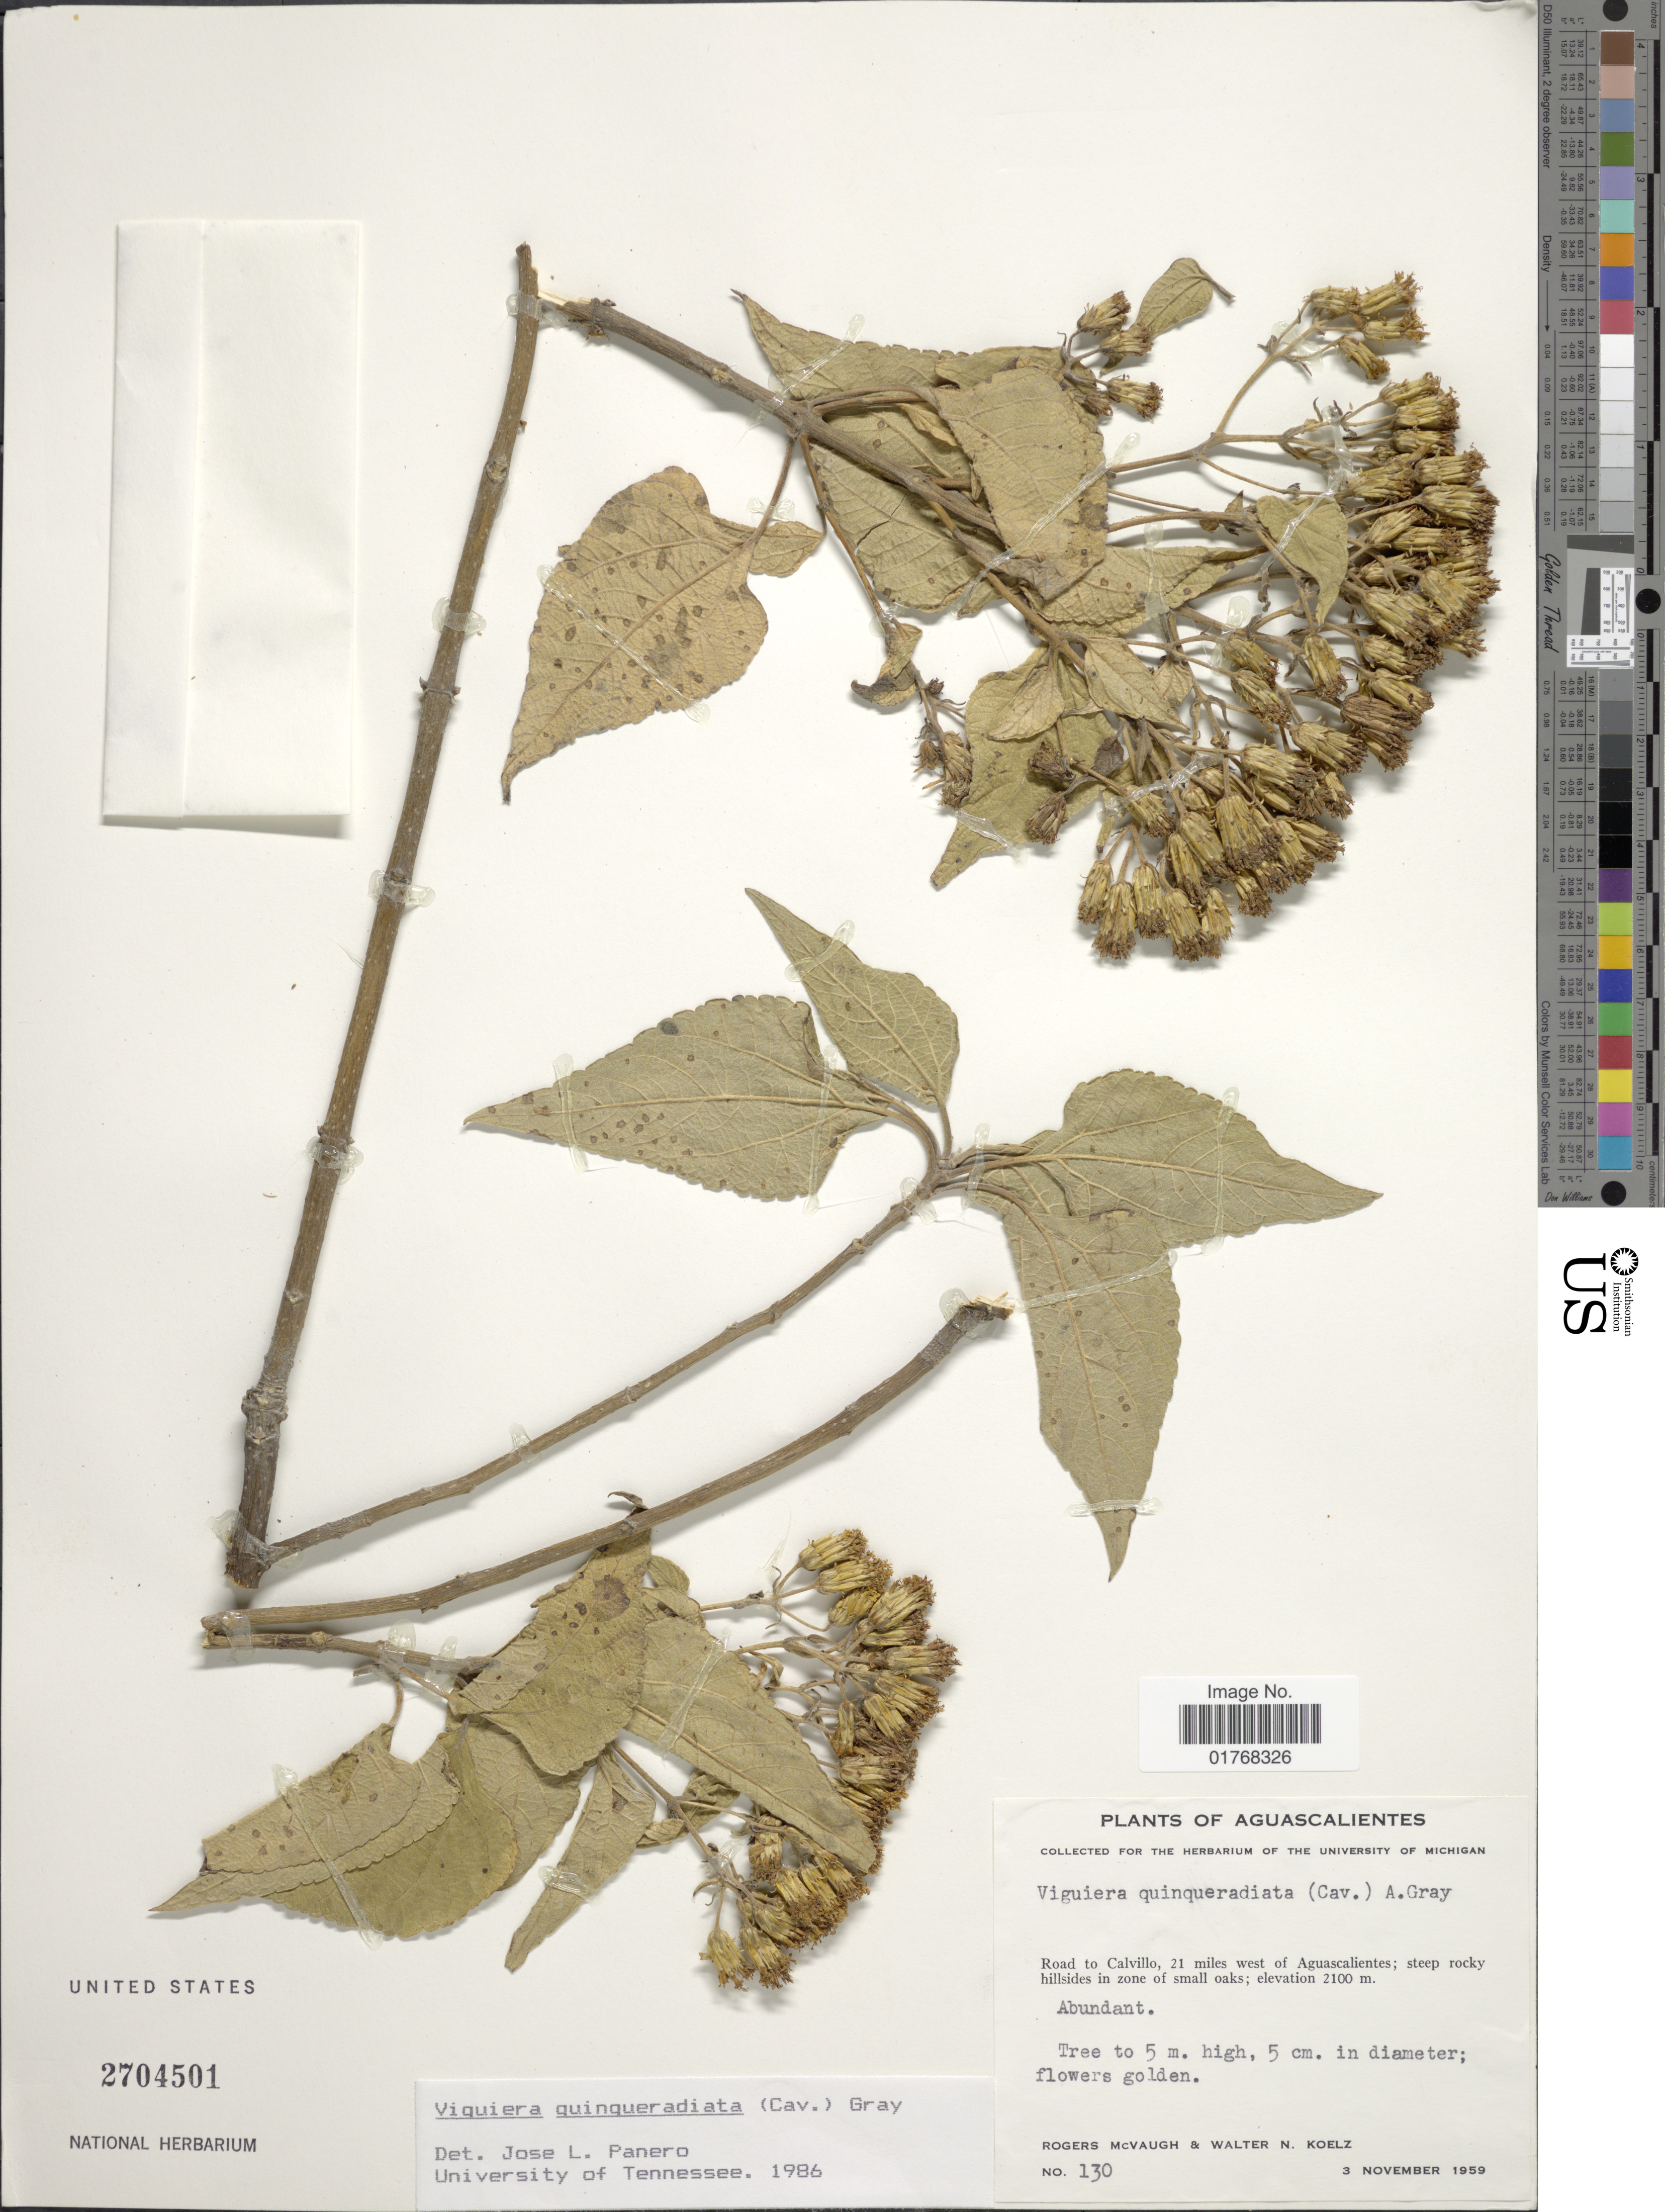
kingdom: Plantae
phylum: Tracheophyta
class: Magnoliopsida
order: Asterales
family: Asteraceae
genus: Viguiera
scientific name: Viguiera quinqueradiata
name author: (Cav.) A. Gray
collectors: R. McVaugh & W. N. Koelz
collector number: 130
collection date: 1959-11-03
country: Mexico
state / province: Aguascalientes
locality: Road to Calvillo, 21 miles west of Aguascalientes; steep rocky hillsides in zone of small oaks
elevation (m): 2100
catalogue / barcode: US 2704501